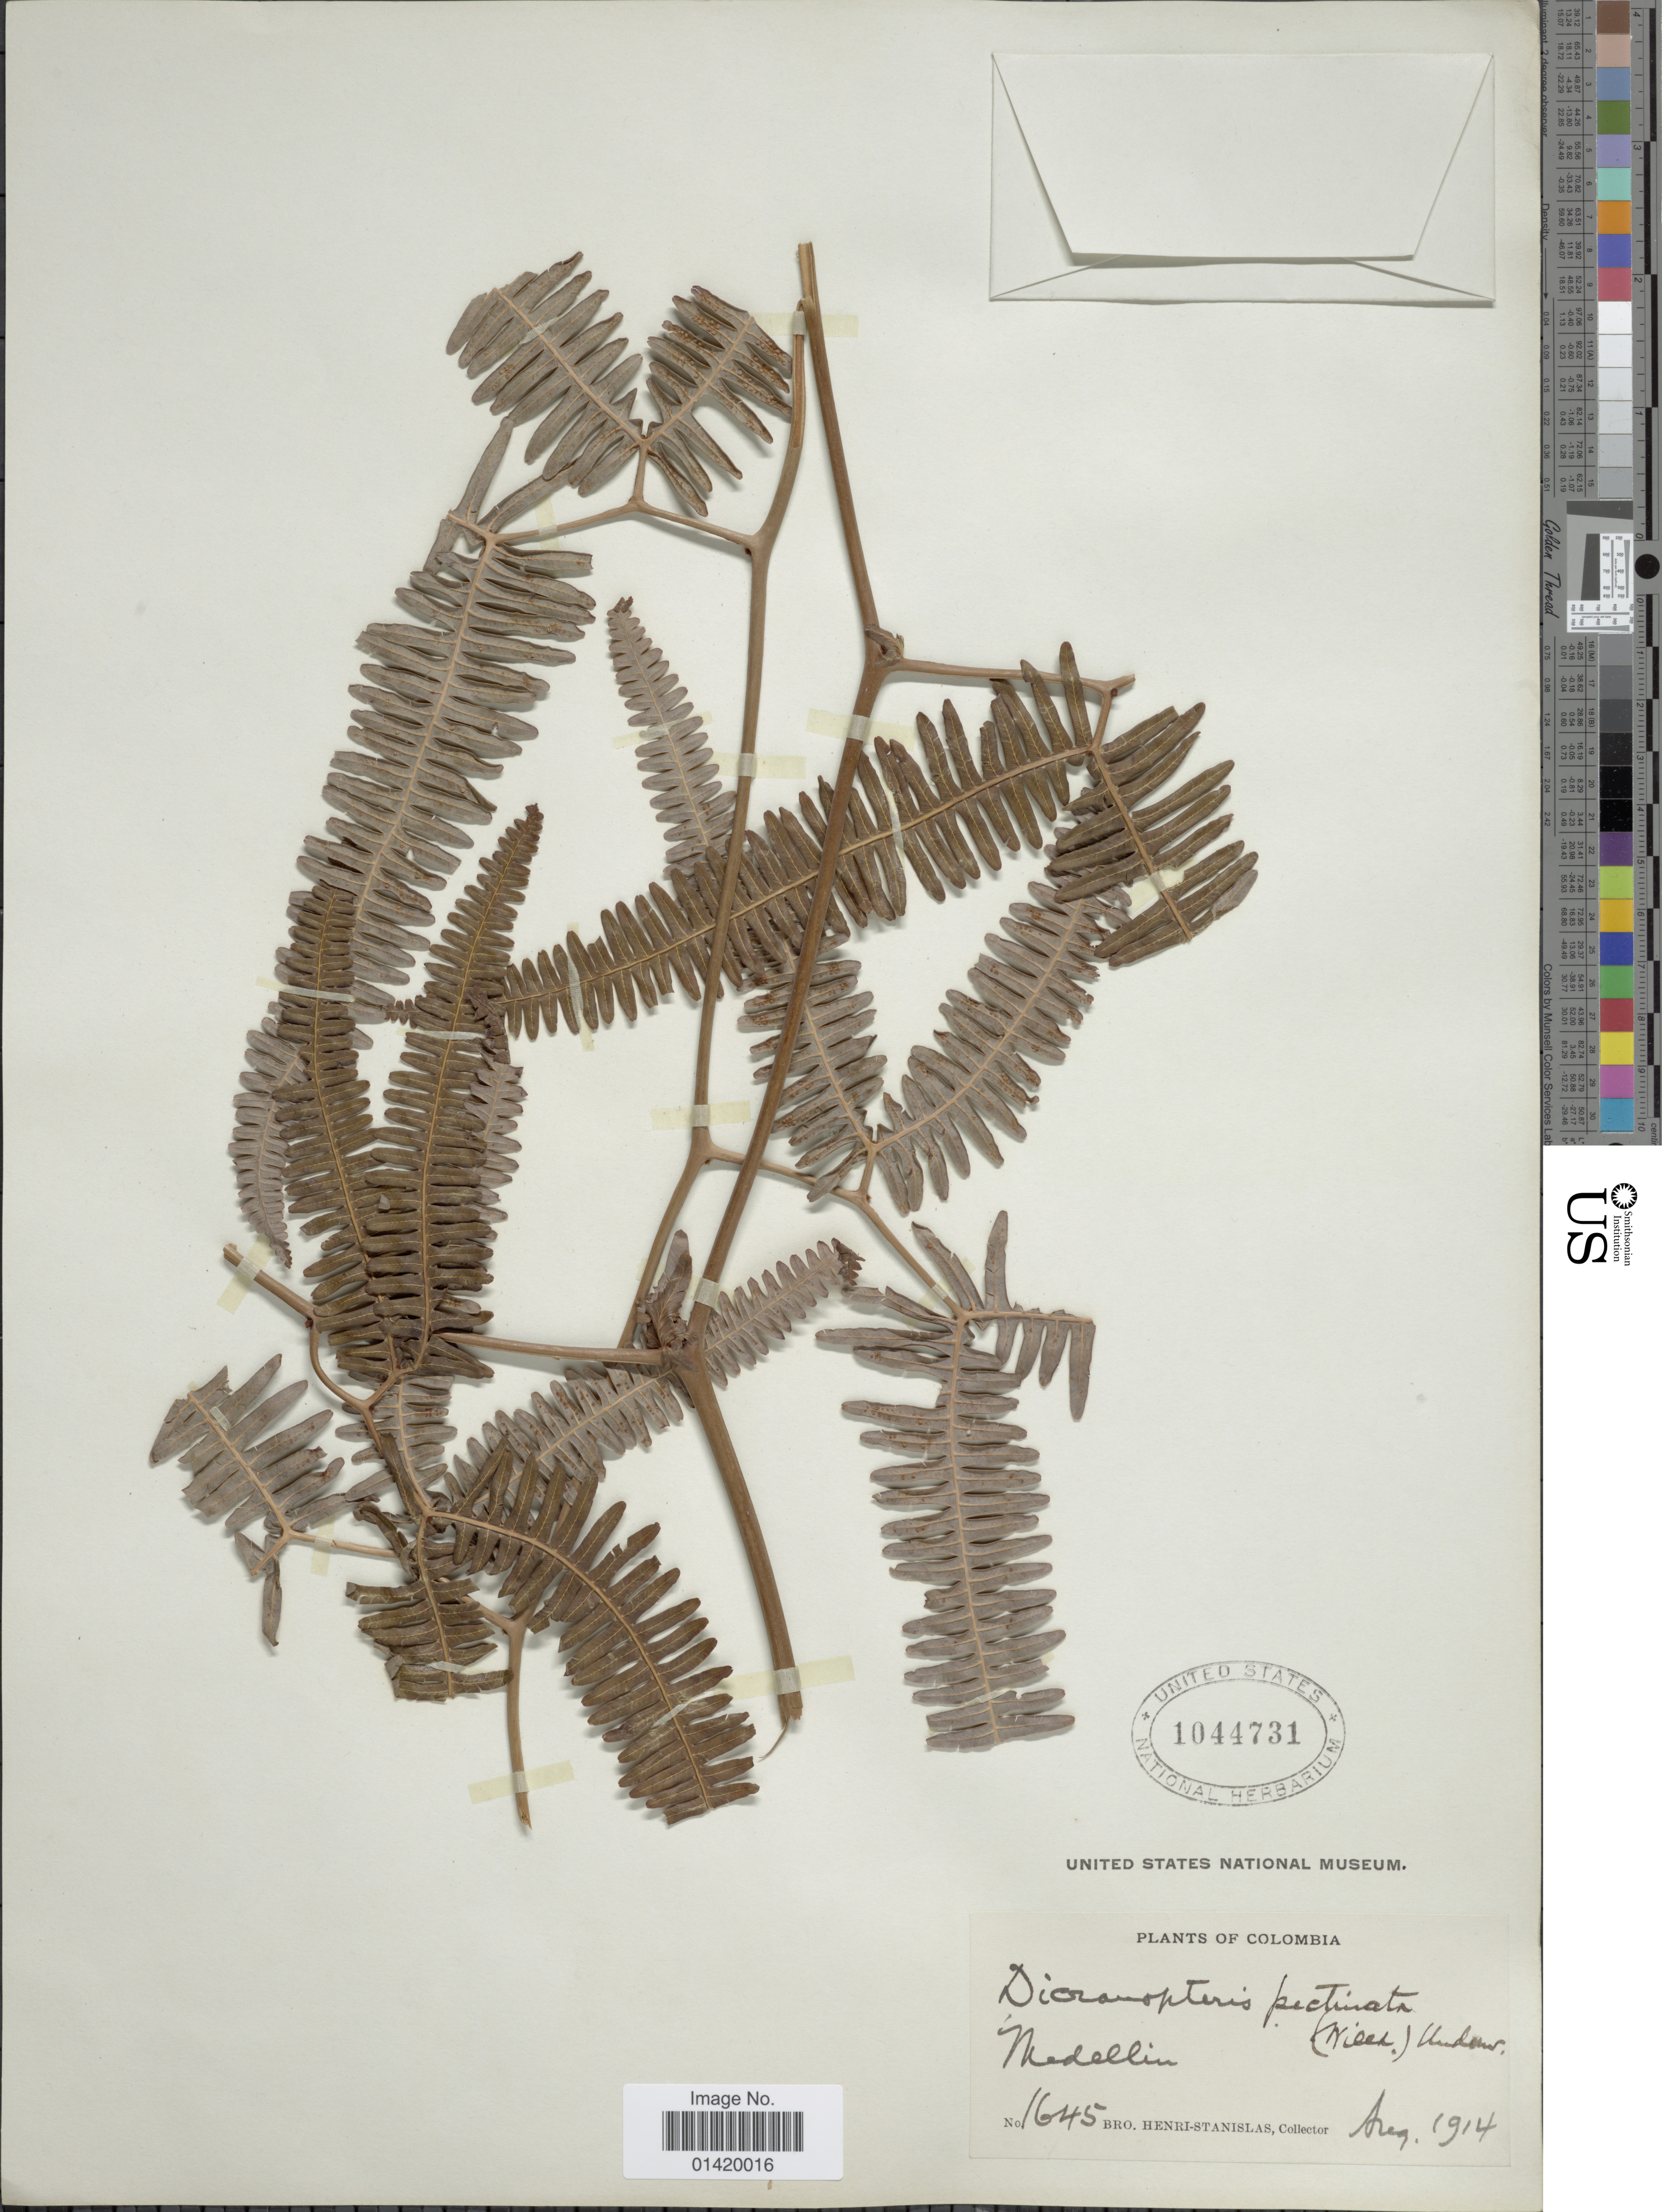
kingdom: Plantae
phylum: Tracheophyta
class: Polypodiopsida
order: Gleicheniales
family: Gleicheniaceae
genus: Gleichenella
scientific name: Gleichenella pectinata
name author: (Willd.) Ching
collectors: Henri-Stanislas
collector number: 1645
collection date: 1914-08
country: Colombia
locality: Medellin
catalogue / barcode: US 1044731